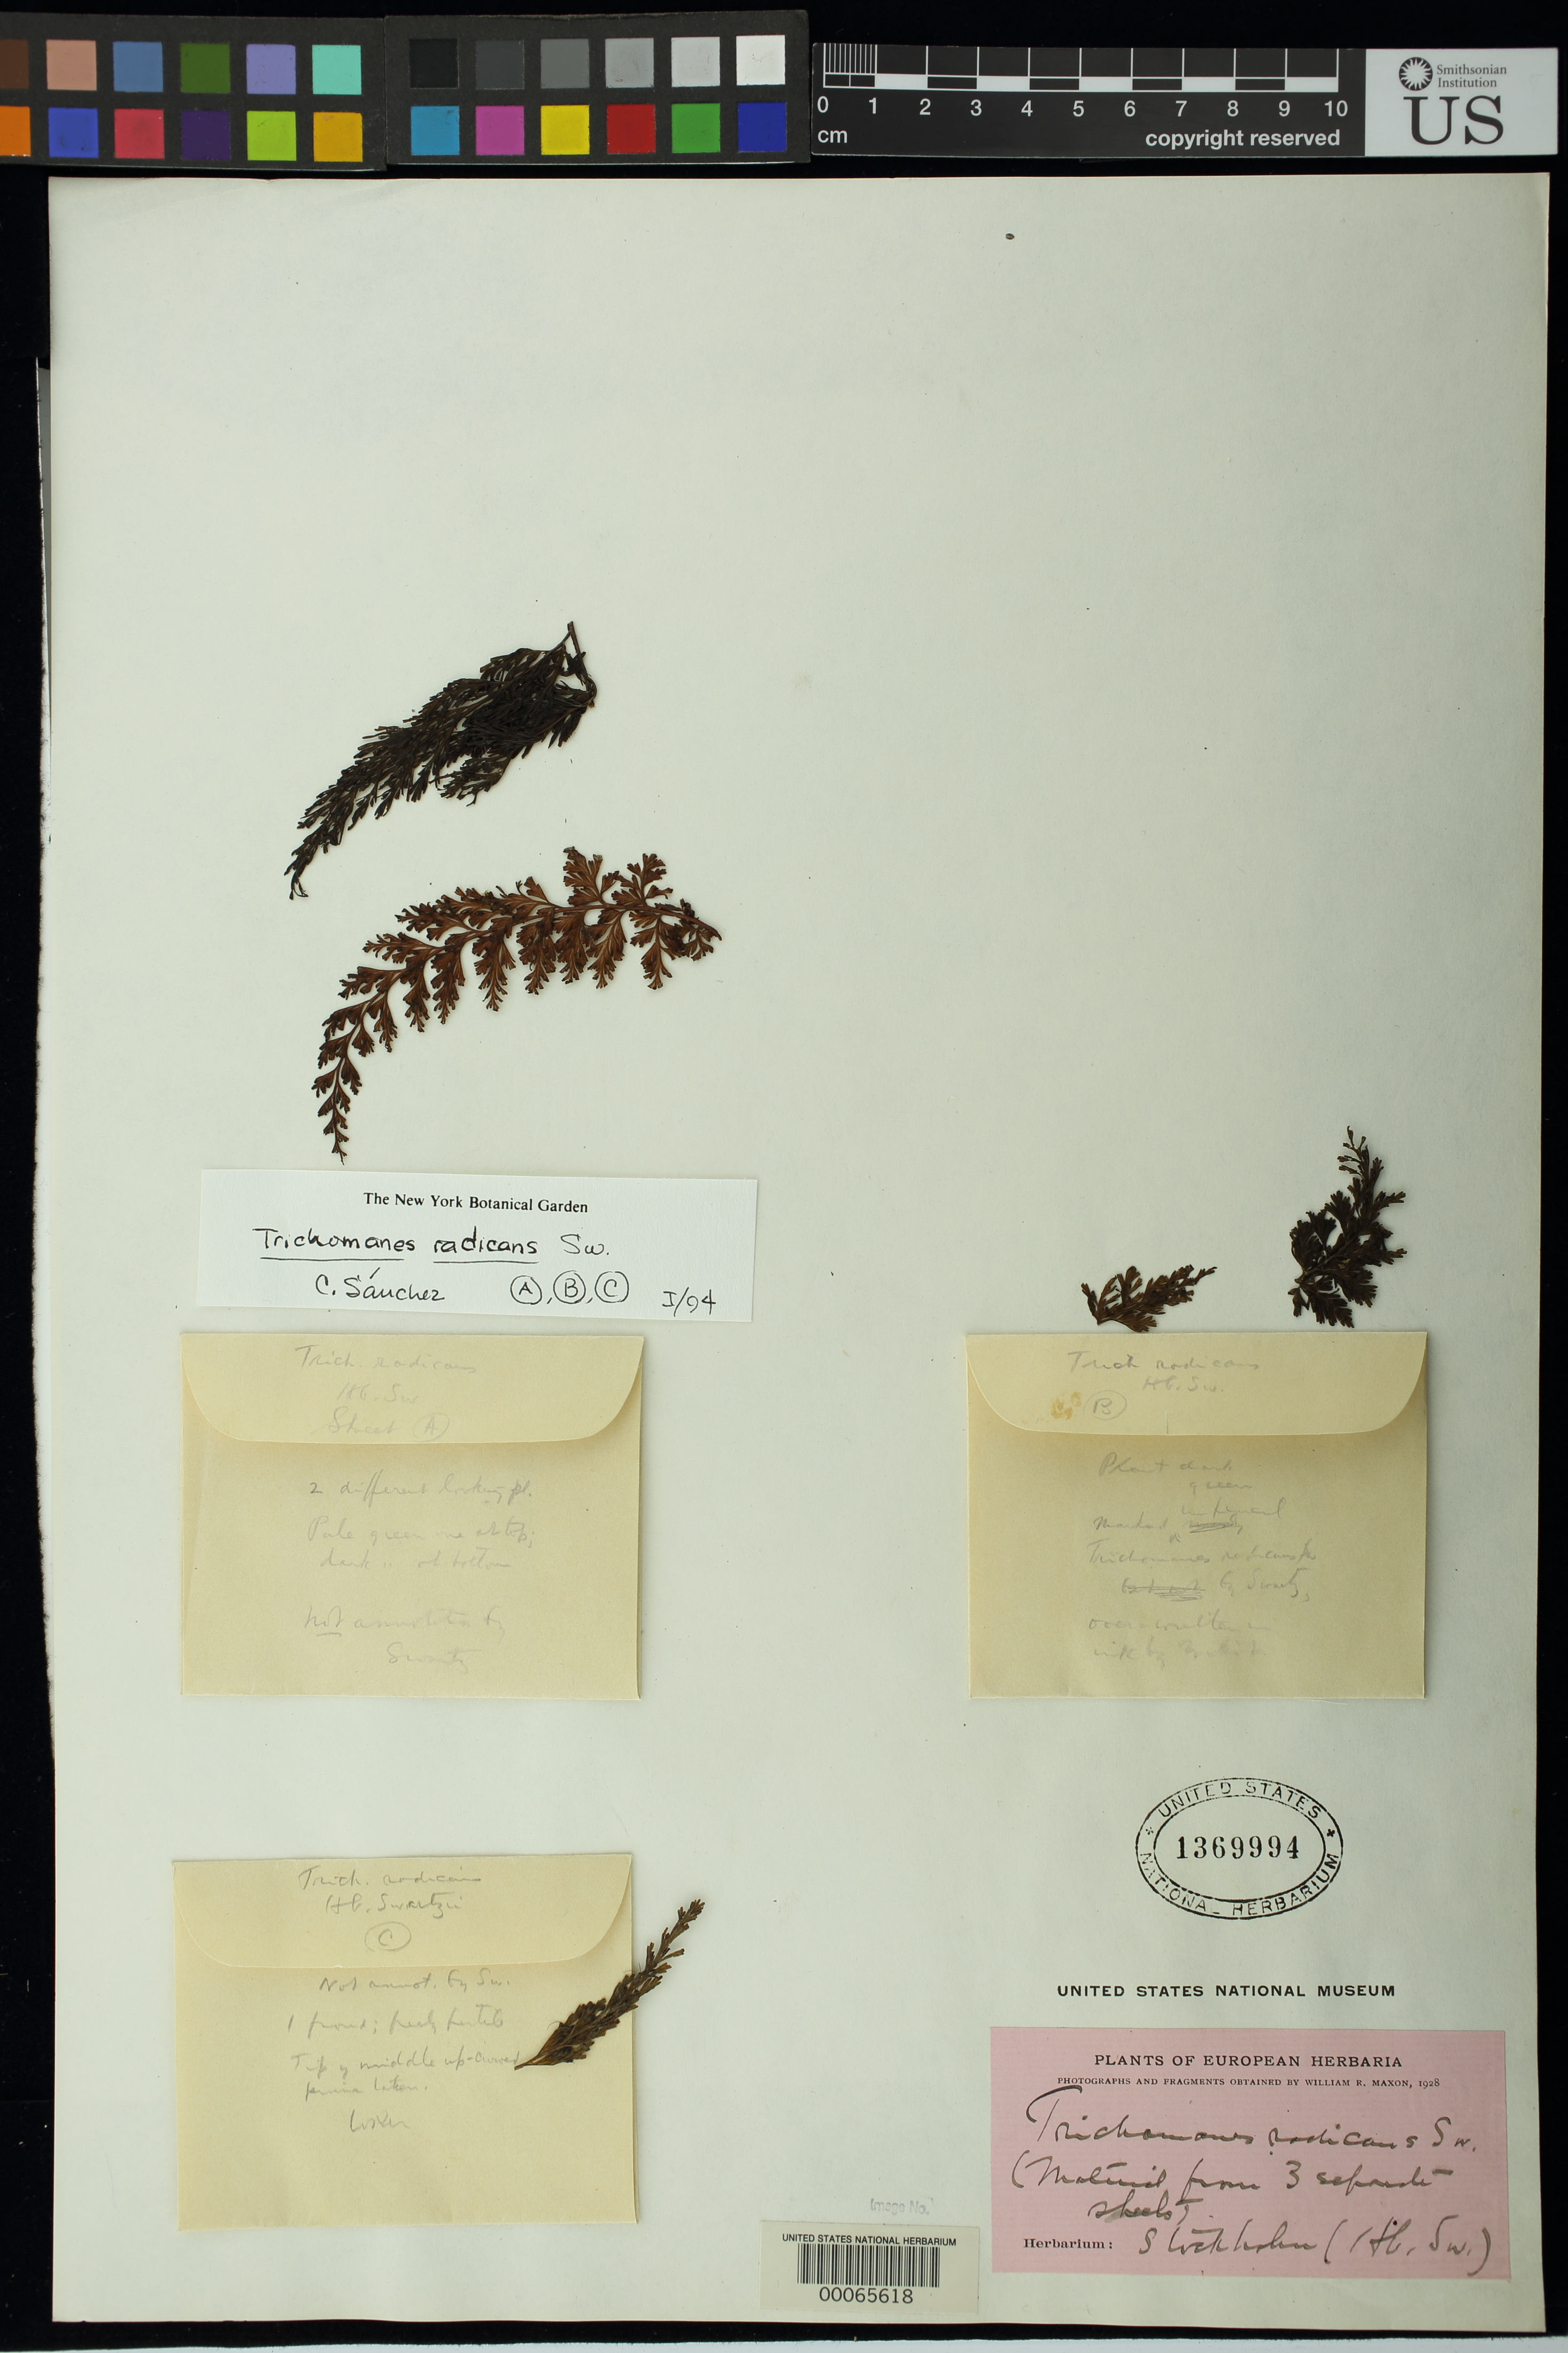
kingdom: Plantae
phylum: Tracheophyta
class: Polypodiopsida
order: Hymenophyllales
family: Hymenophyllaceae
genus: Trichomanes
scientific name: Trichomanes radicans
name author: Sw.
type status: Type Fragment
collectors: O. P. Swartz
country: Jamaica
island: Greater Antilles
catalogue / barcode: US 1369994